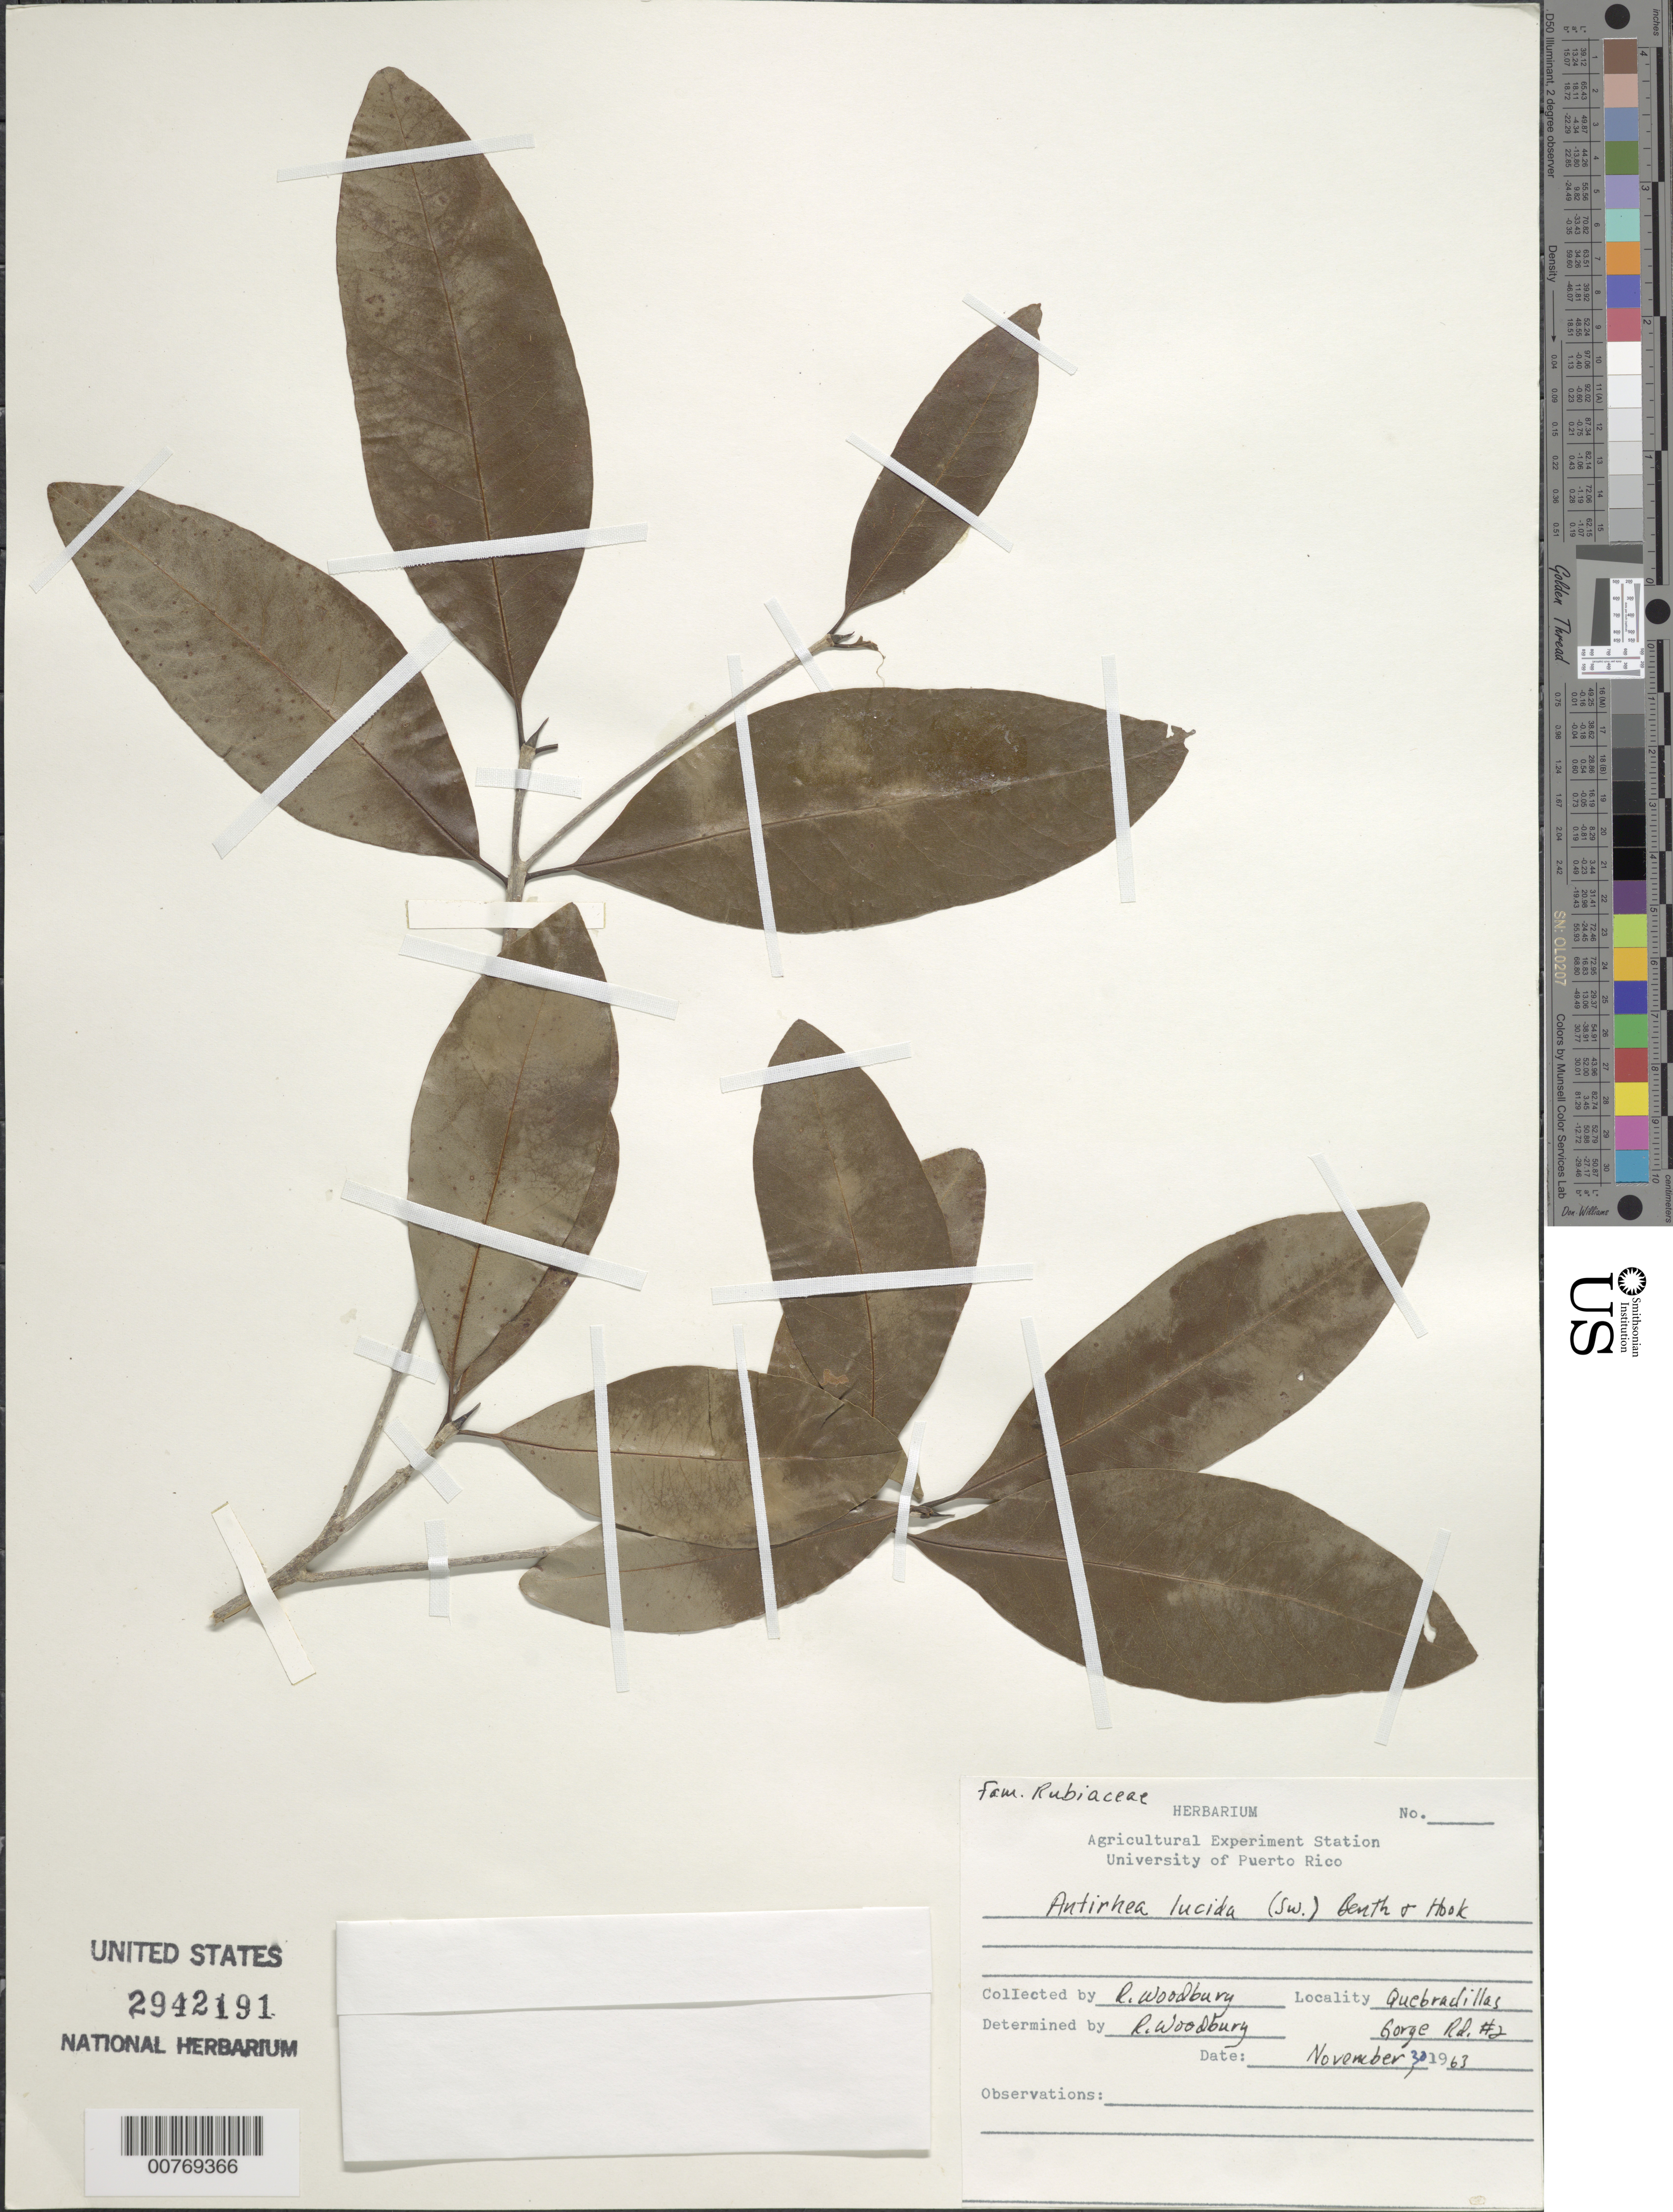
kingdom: Plantae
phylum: Tracheophyta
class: Magnoliopsida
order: Gentianales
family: Rubiaceae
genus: Stenostomum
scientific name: Stenostomum lucidum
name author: (Sw.) C.F. Gaertn.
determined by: Woodbury, R. O.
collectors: R. O. Woodbury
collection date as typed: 30 Nov 1963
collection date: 1963-11-30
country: Puerto Rico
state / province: Quebradillas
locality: Quebradillas, Gorge Rd #2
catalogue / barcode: US 2942191